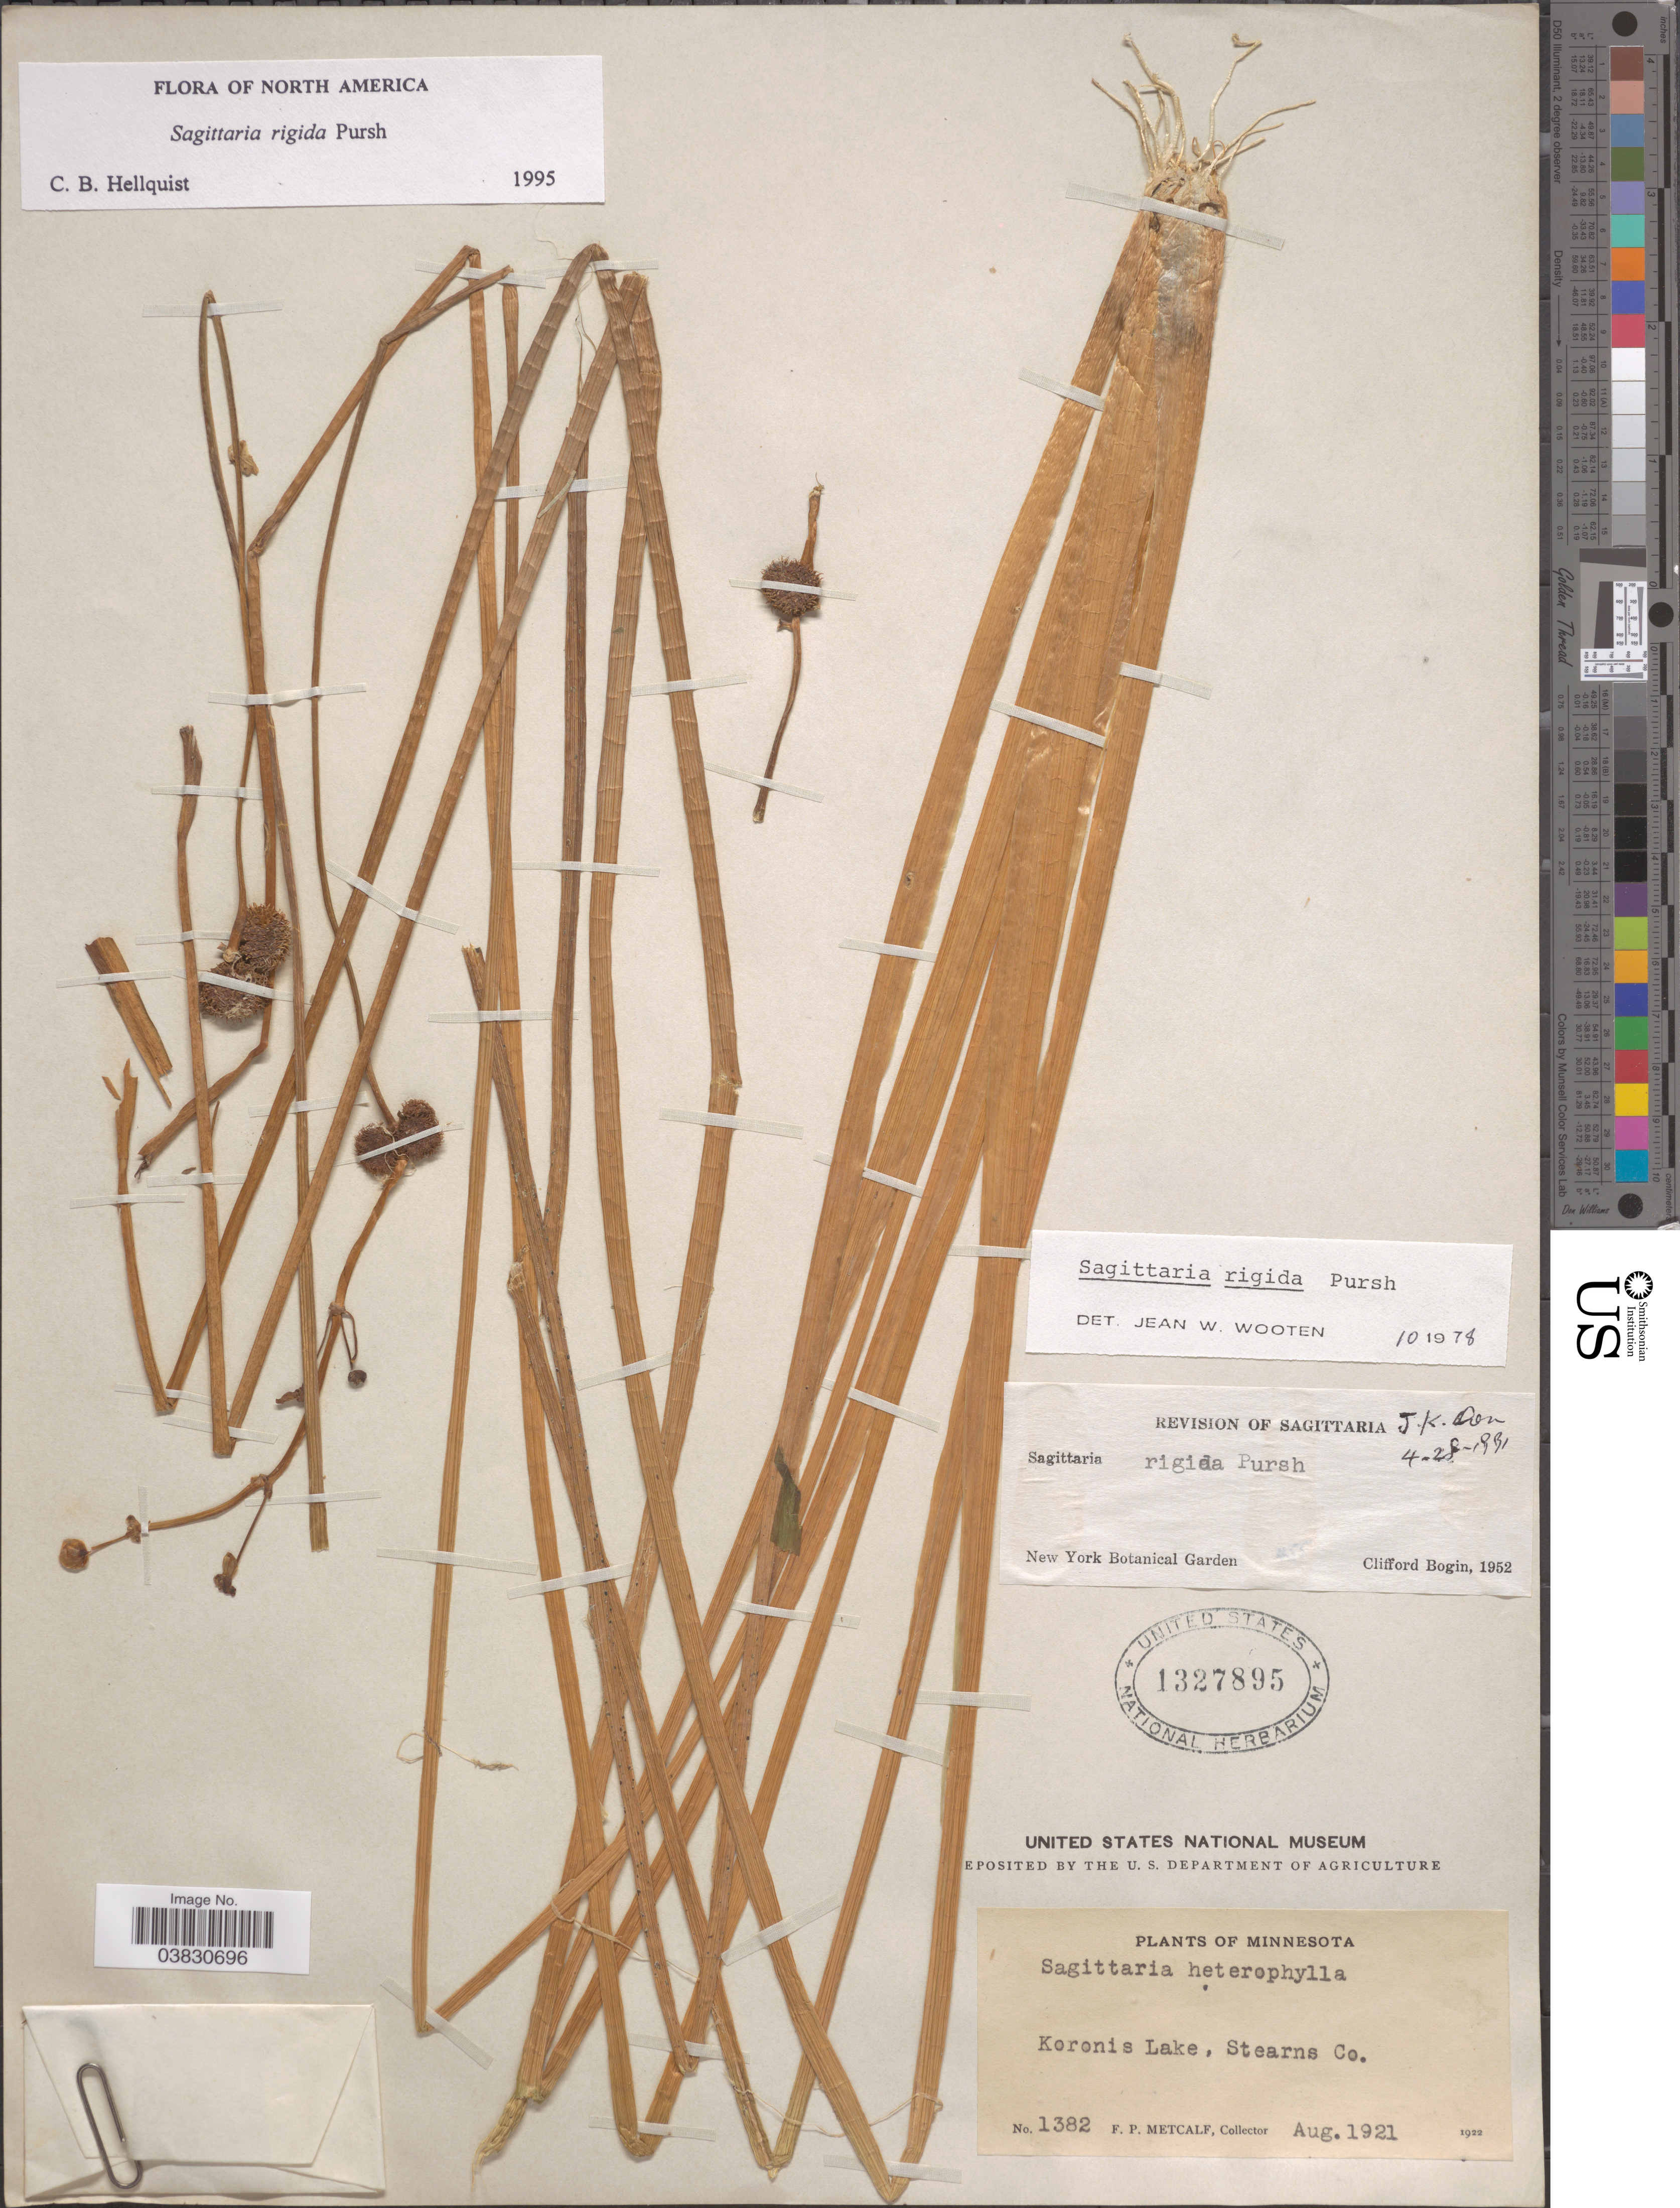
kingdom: Plantae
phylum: Tracheophyta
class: Liliopsida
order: Alismatales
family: Alismataceae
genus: Sagittaria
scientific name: Sagittaria rigida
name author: Pursh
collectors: F. Metcalf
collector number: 1382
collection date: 1921-08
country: United States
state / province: Minnesota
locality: Koronis Lake, Stearns Co.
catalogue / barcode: US 1327895